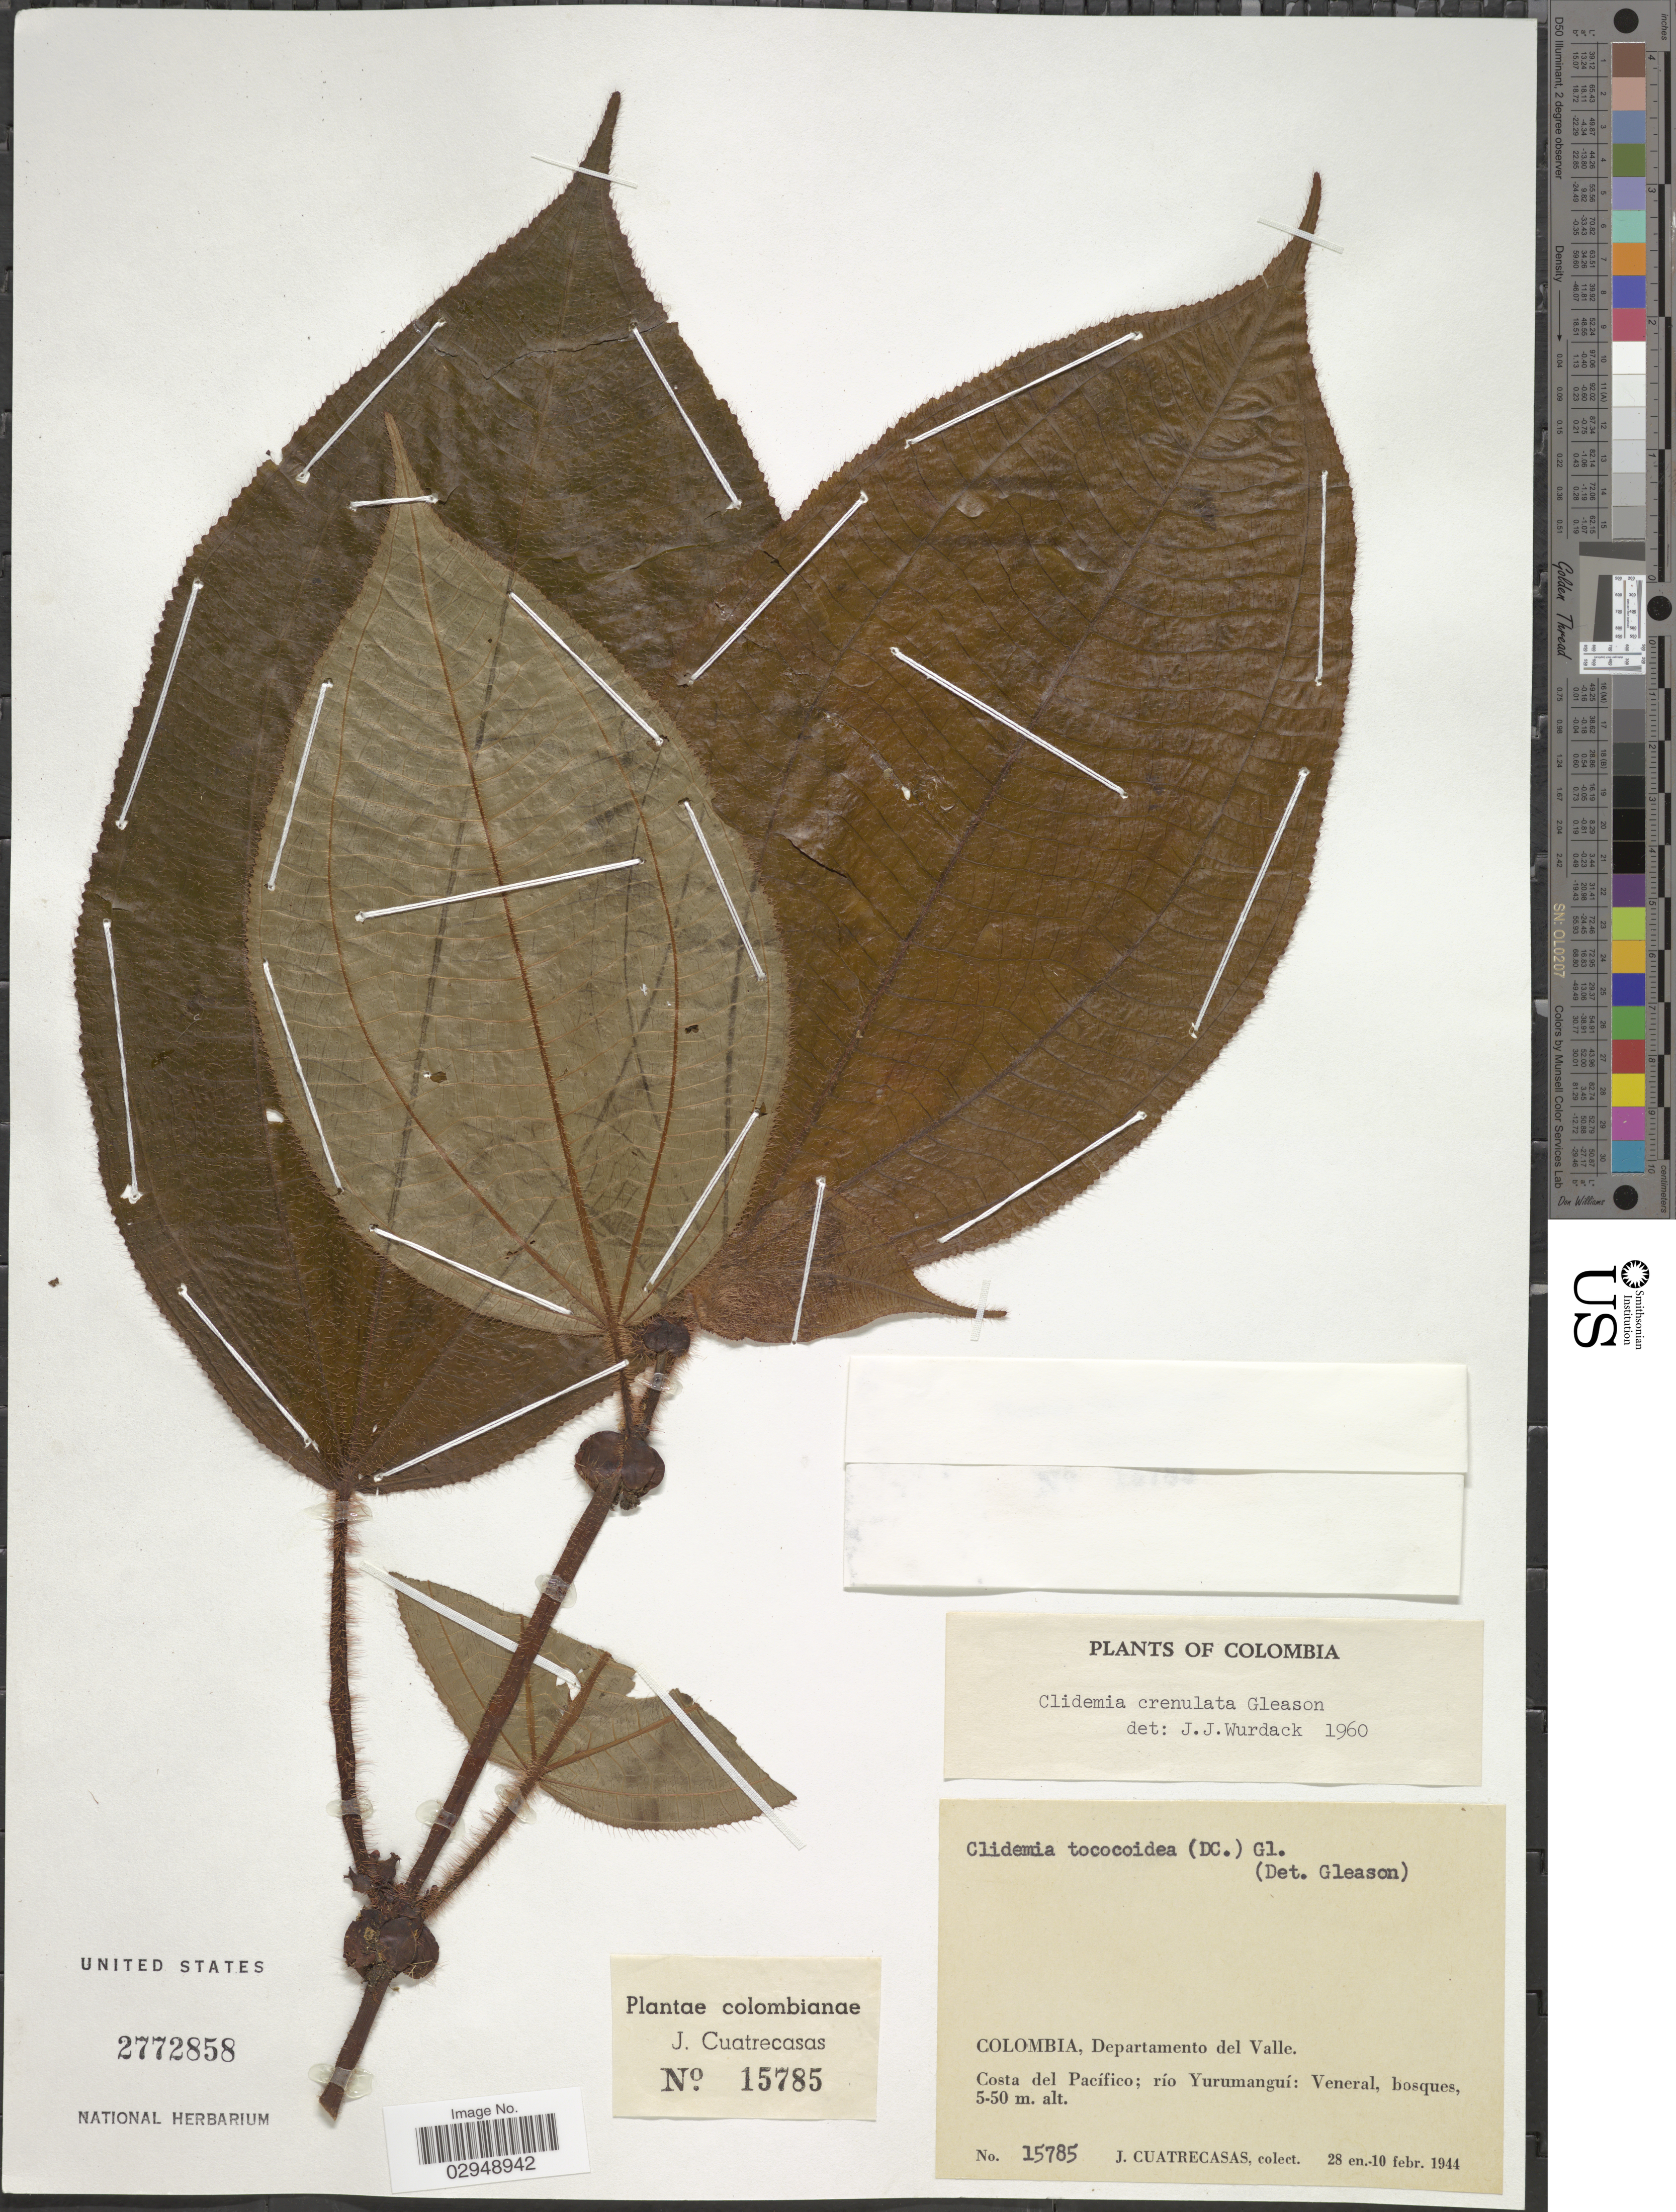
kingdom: Plantae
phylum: Tracheophyta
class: Magnoliopsida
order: Myrtales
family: Melastomataceae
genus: Clidemia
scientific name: Clidemia crenulata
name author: Gleason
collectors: J. Cuatrecasas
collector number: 15785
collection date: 1944-01-28/1944-02-10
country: Colombia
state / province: Valle del Cauca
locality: Departamento del Valle. Costa del Pacífico; río Yrumanguí: Veneral, bosques.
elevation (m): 5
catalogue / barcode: US 2772858